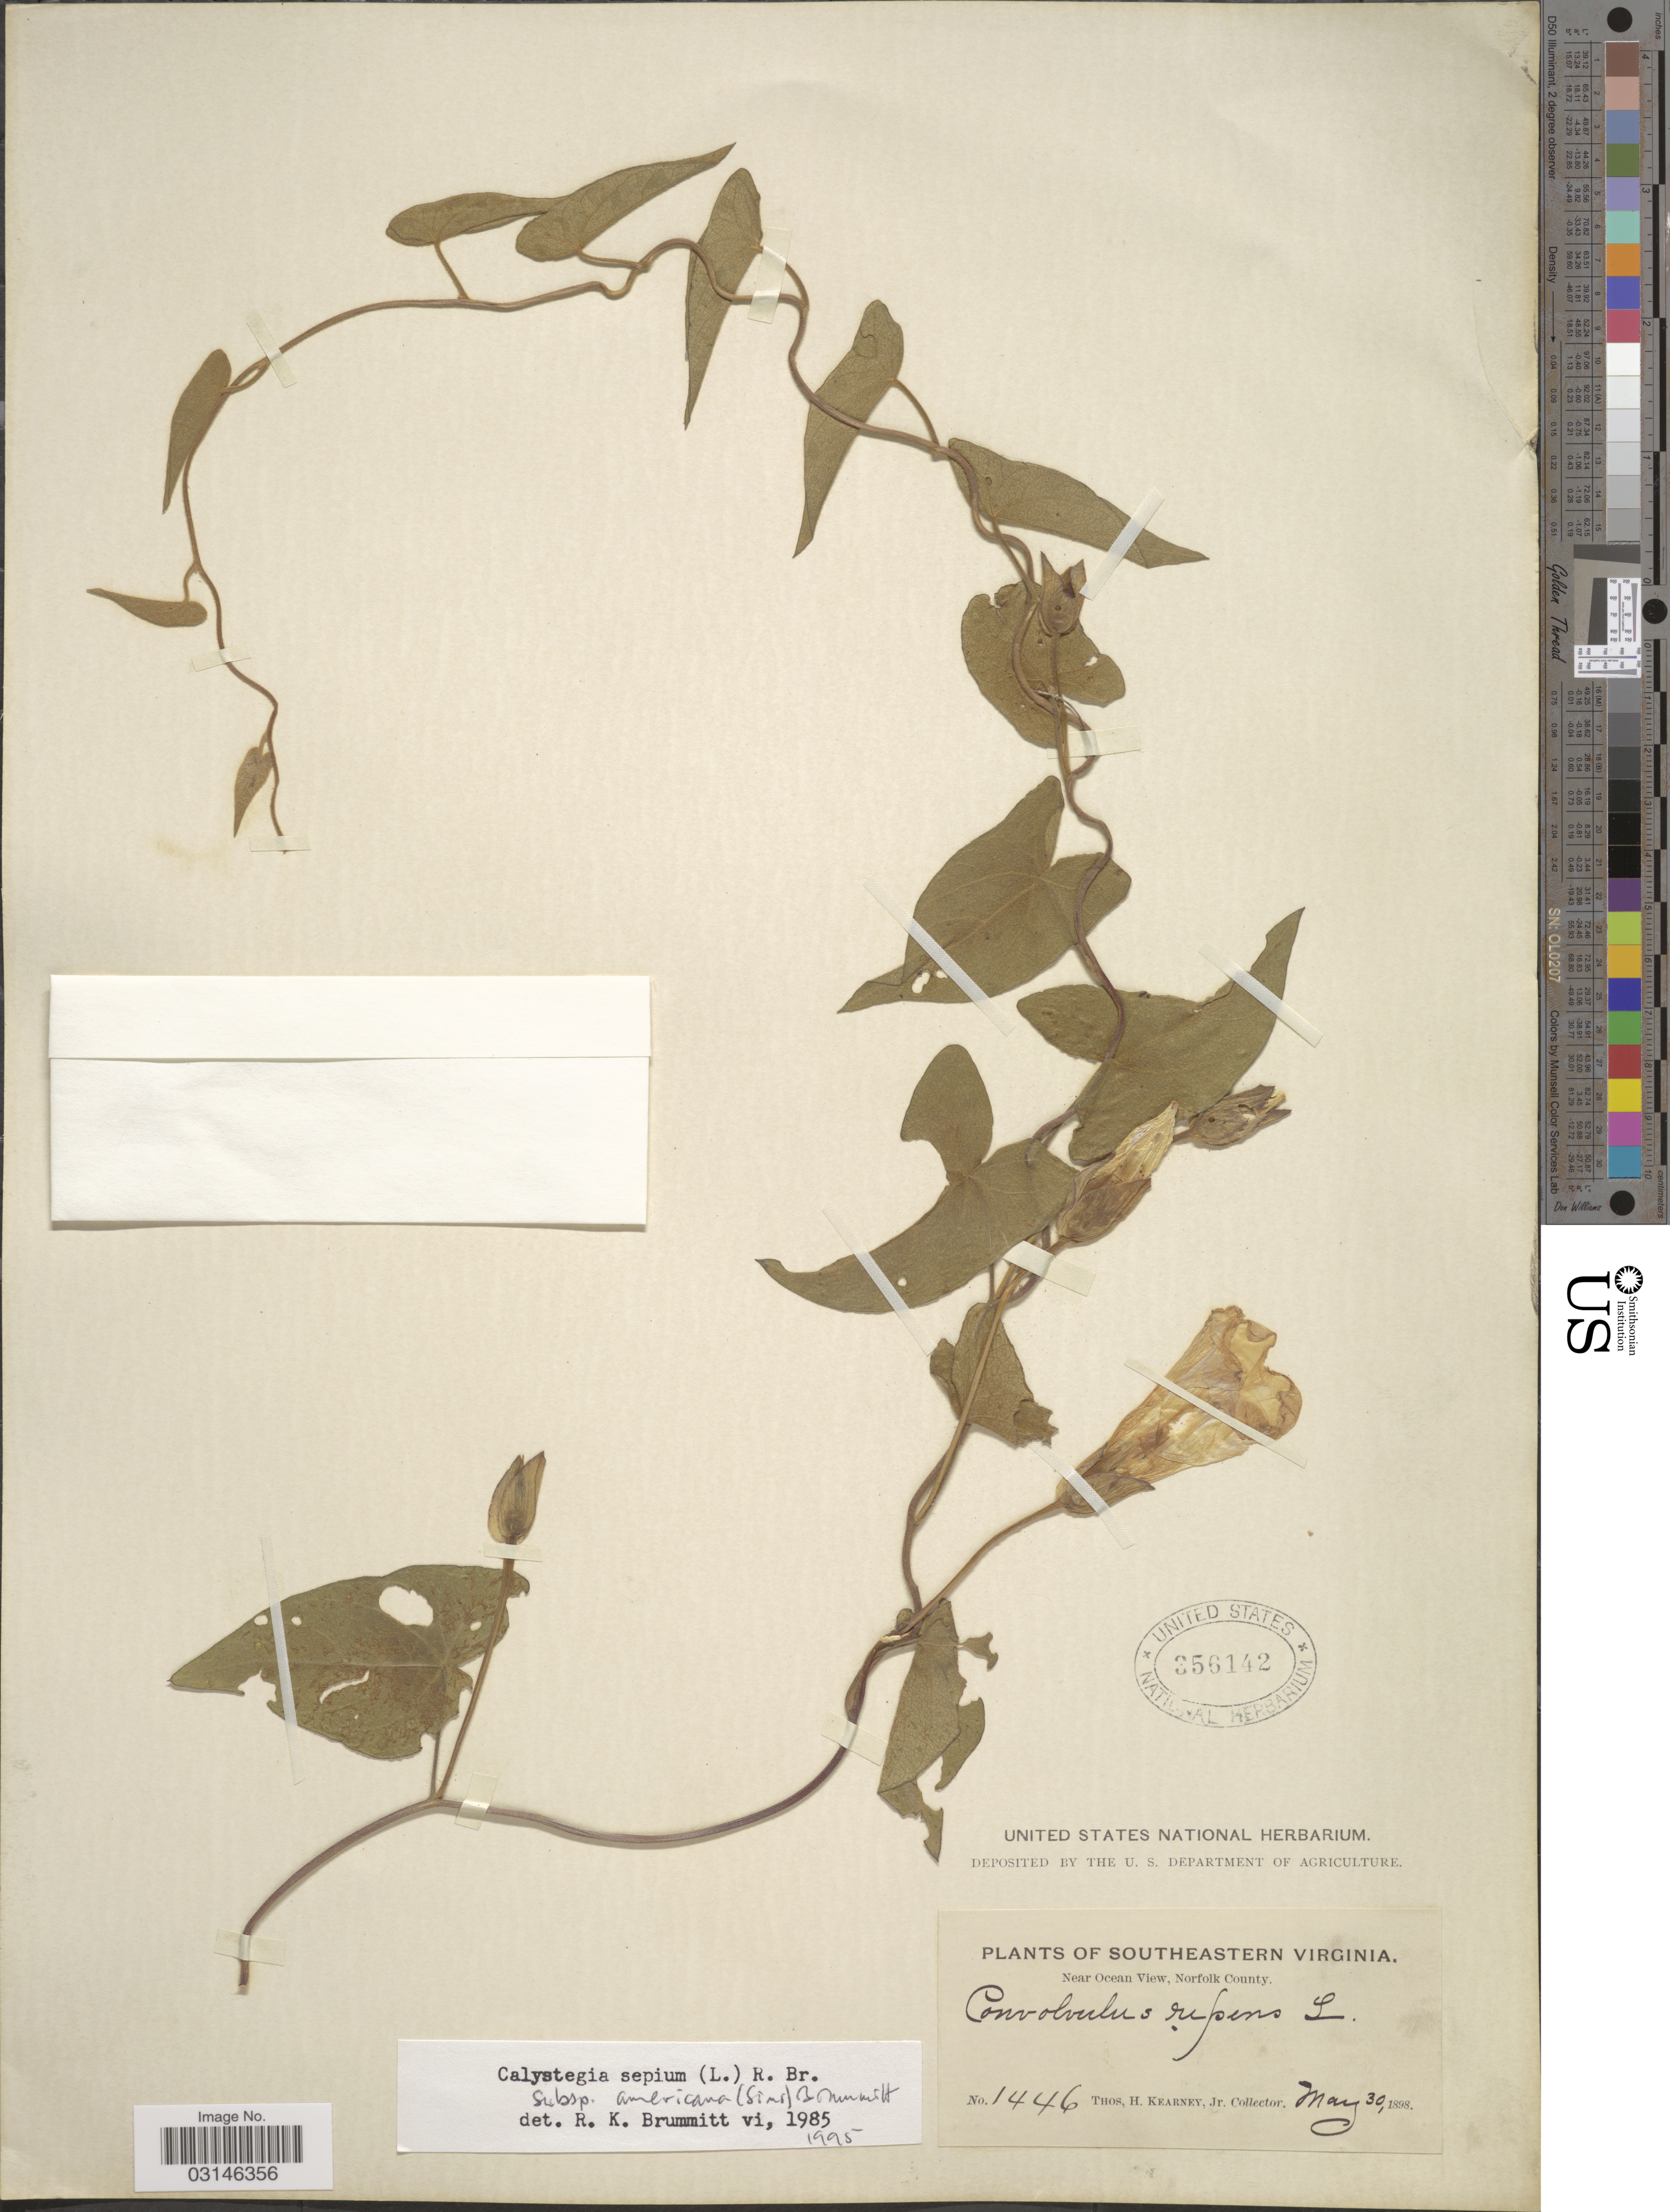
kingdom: Plantae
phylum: Tracheophyta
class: Magnoliopsida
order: Solanales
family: Convolvulaceae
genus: Calystegia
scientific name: Calystegia sepium subsp. americana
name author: (Sims) Brummitt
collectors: T. H. Kearney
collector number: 1446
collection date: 1898-05-30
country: United States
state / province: Virginia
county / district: City of Norfolk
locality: Southeastern Virginia, Near Ocean View, Norfolk County.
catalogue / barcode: US 356142